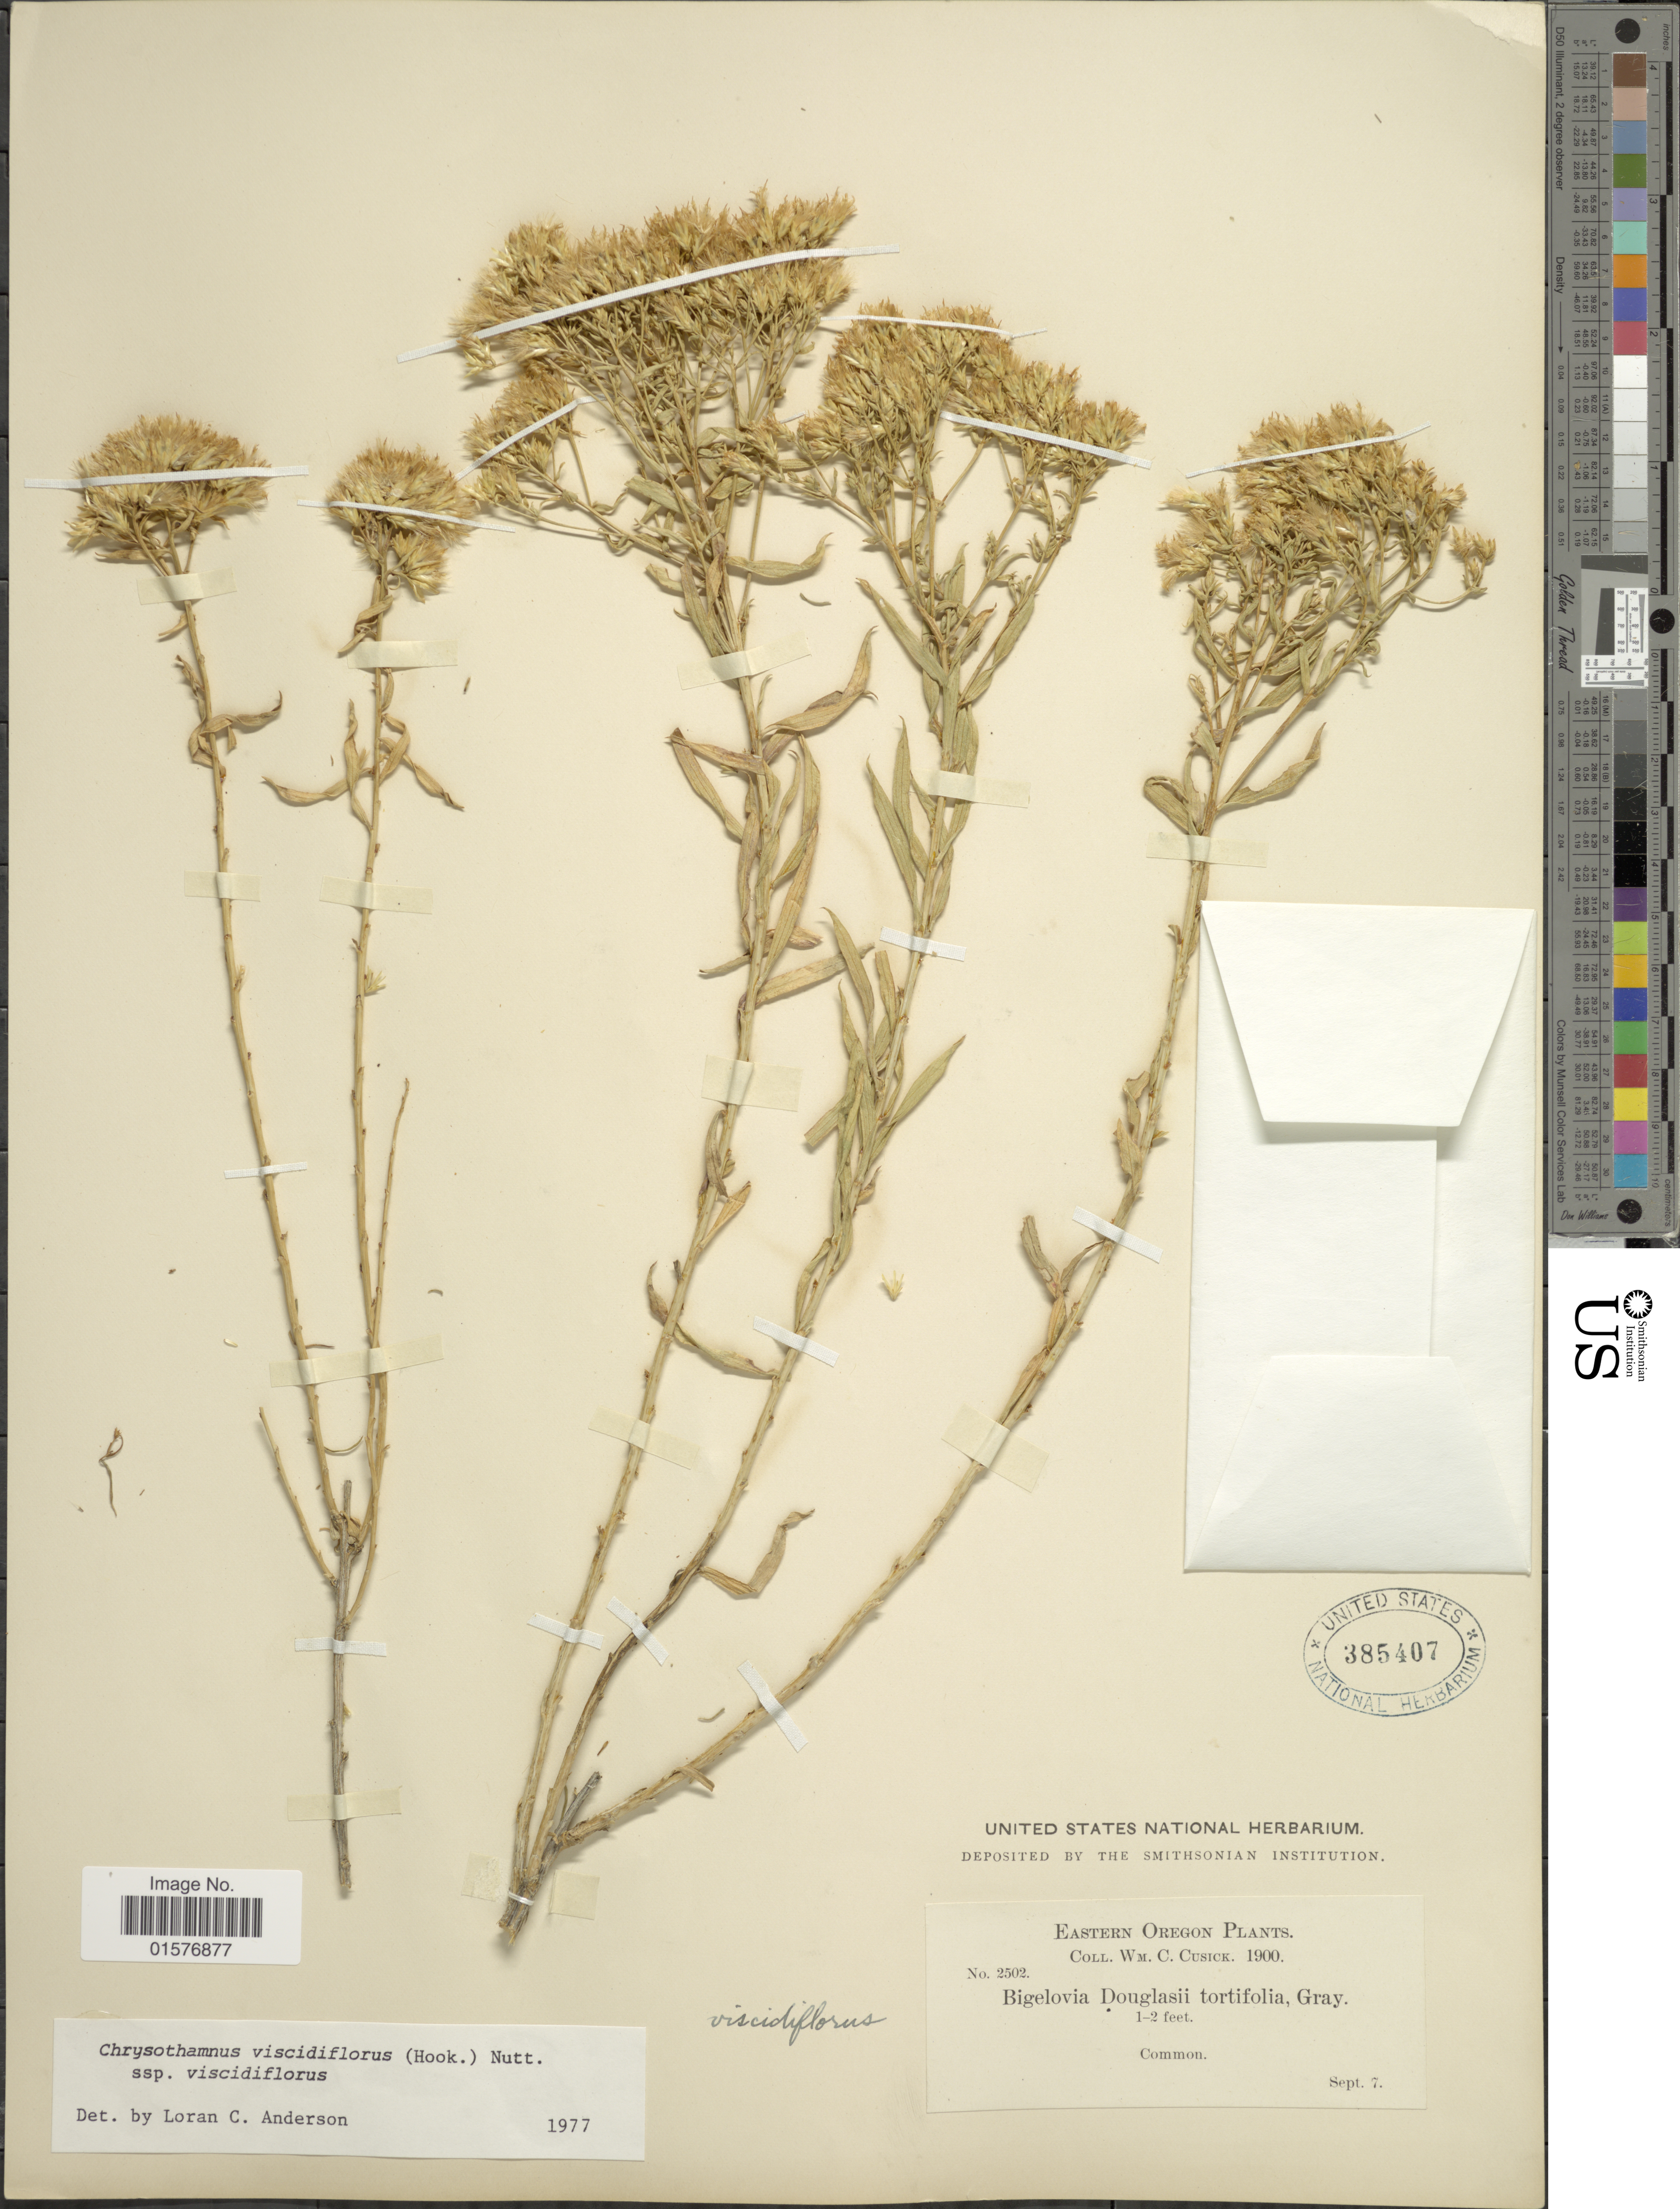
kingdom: Plantae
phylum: Tracheophyta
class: Magnoliopsida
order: Asterales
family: Asteraceae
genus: Chrysothamnus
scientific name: Chrysothamnus viscidiflorus subsp. viscidiflorus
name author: (Hook.) Nutt.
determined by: Urbatsch, Lowell E., Curator (LSU), Louisiana State University (UNITED STATES)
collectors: W. C. Cusick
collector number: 2502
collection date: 1900-09-07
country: United States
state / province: Oregon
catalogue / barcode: US 385407